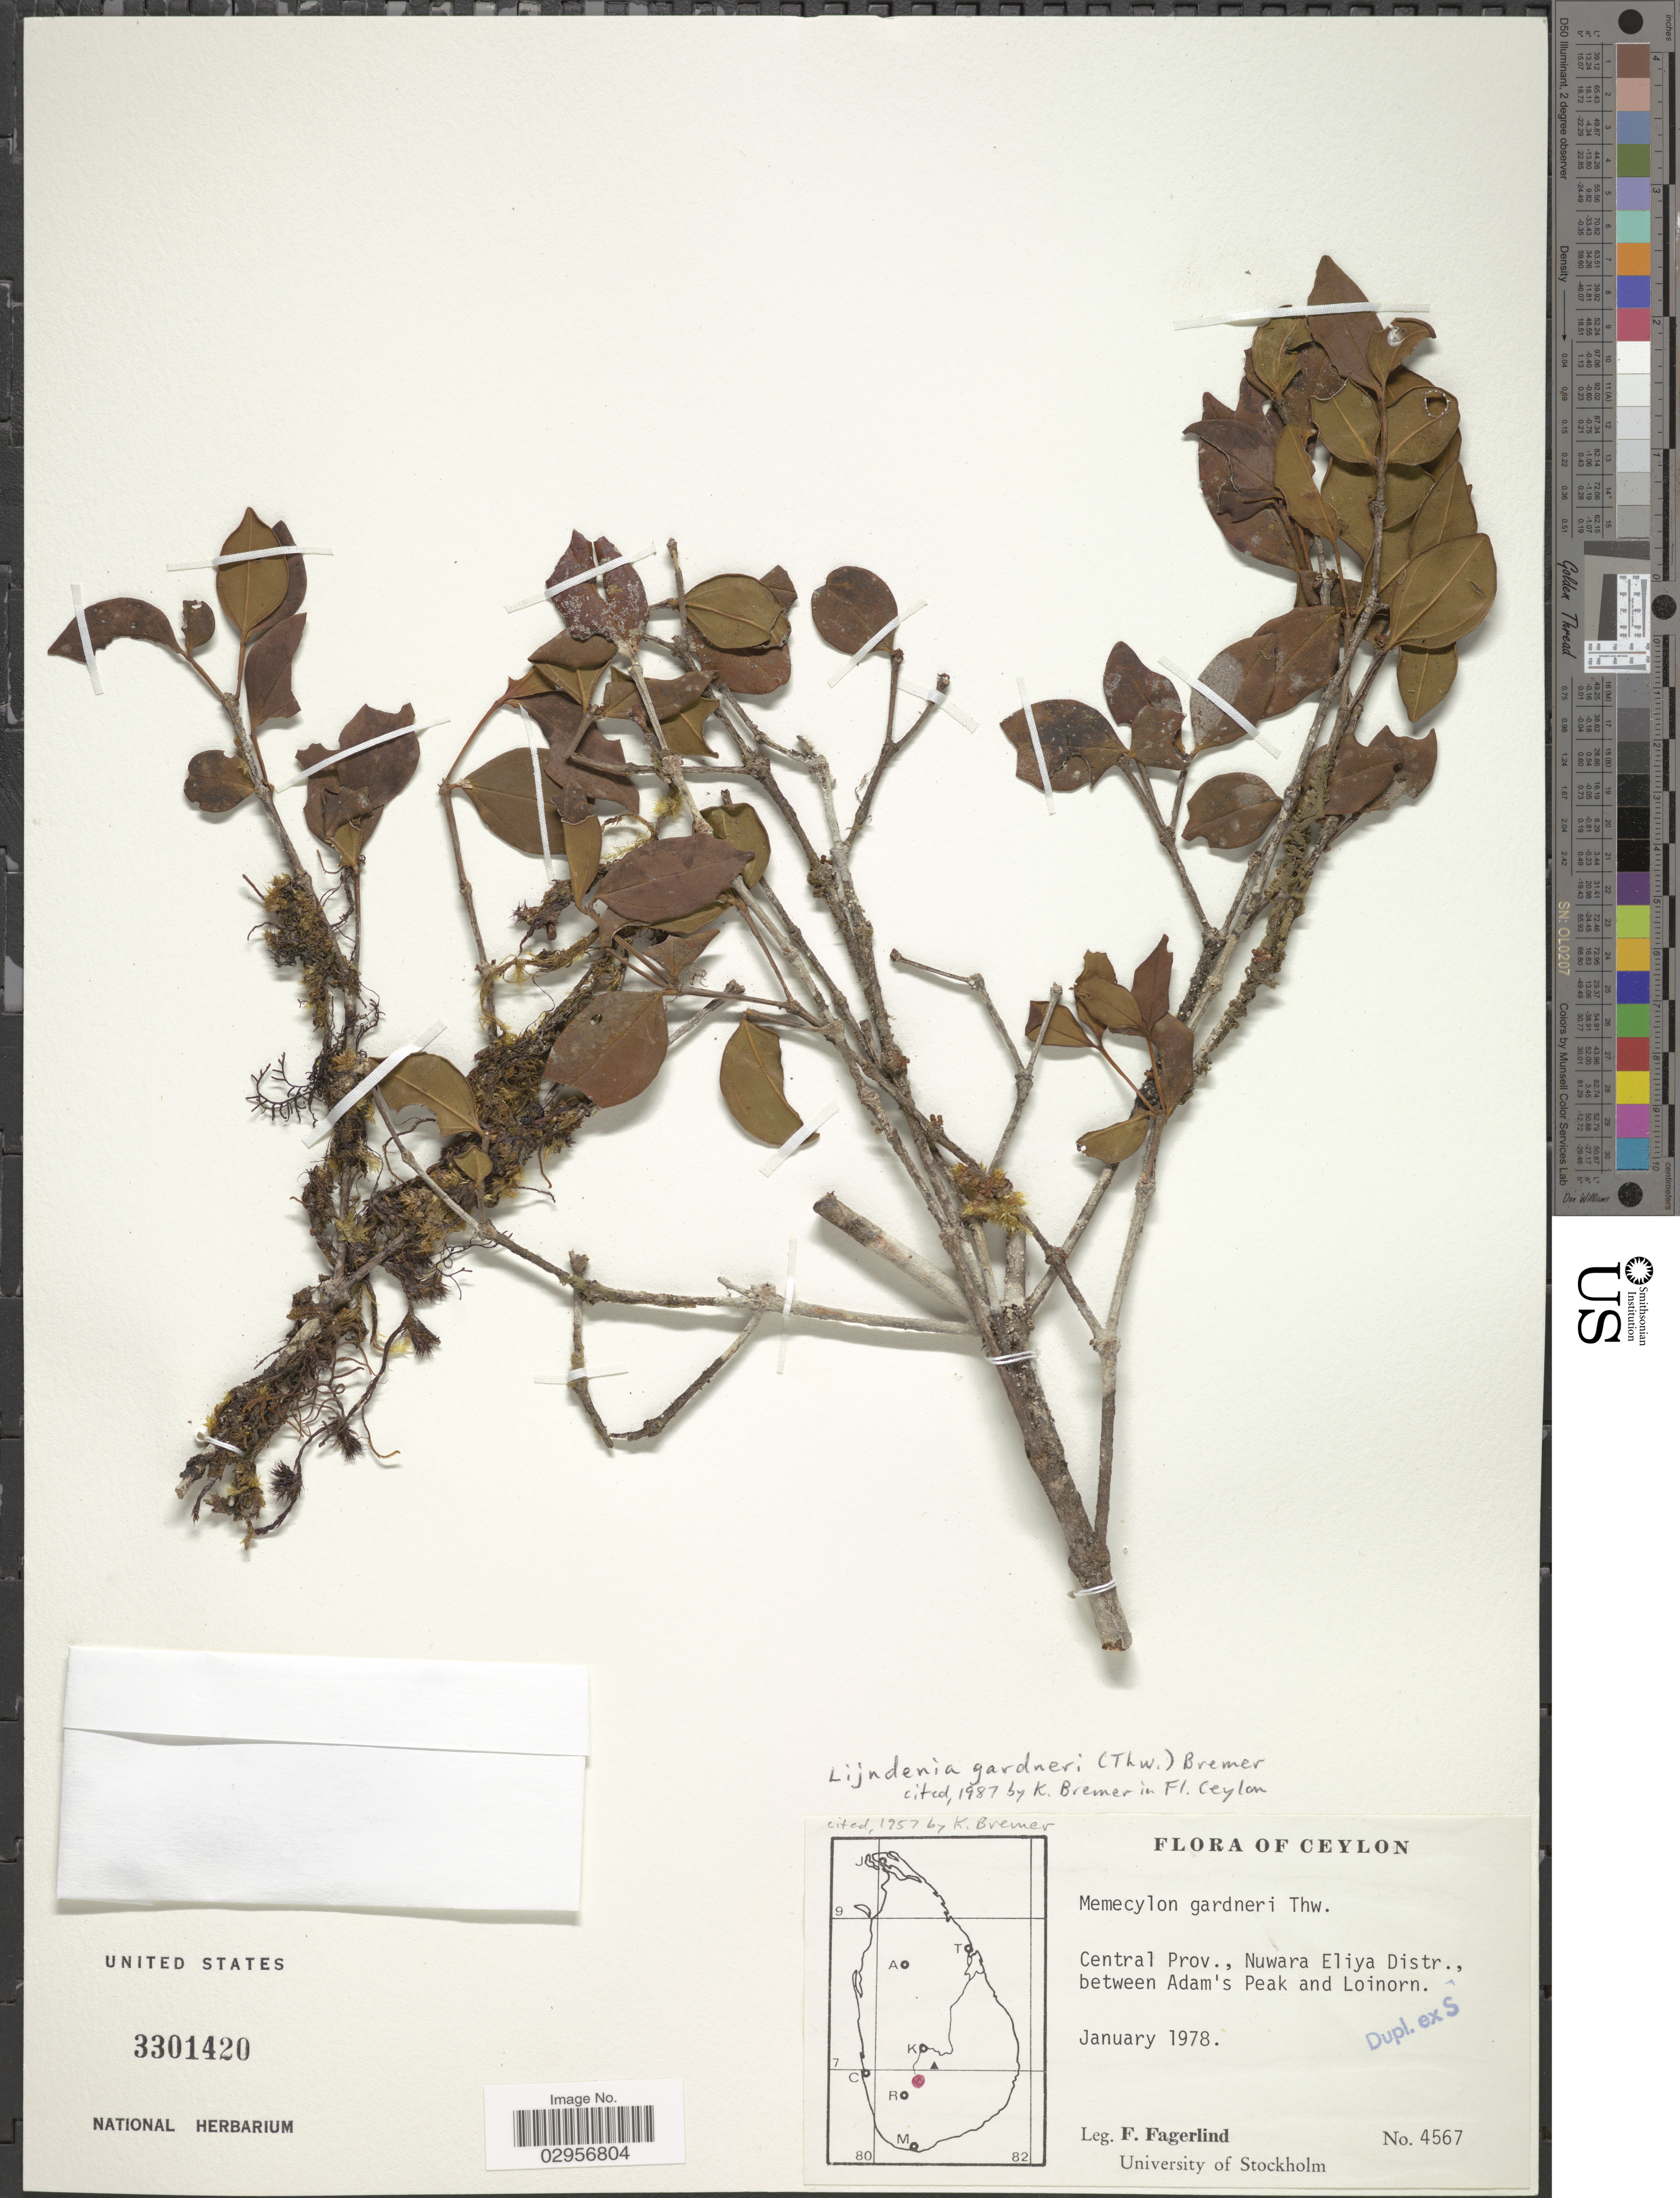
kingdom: Plantae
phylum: Tracheophyta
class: Magnoliopsida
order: Myrtales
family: Melastomataceae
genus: Lijndenia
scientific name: Lijndenia gardneri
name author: K. Bremer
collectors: F. Fagerlind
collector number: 4567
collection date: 1978-01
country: Sri Lanka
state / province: Central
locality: Ceylon, Central Prov., Nuwara Eliya Distr., between Adam's Peak and Loinorn.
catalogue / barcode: US 3301420